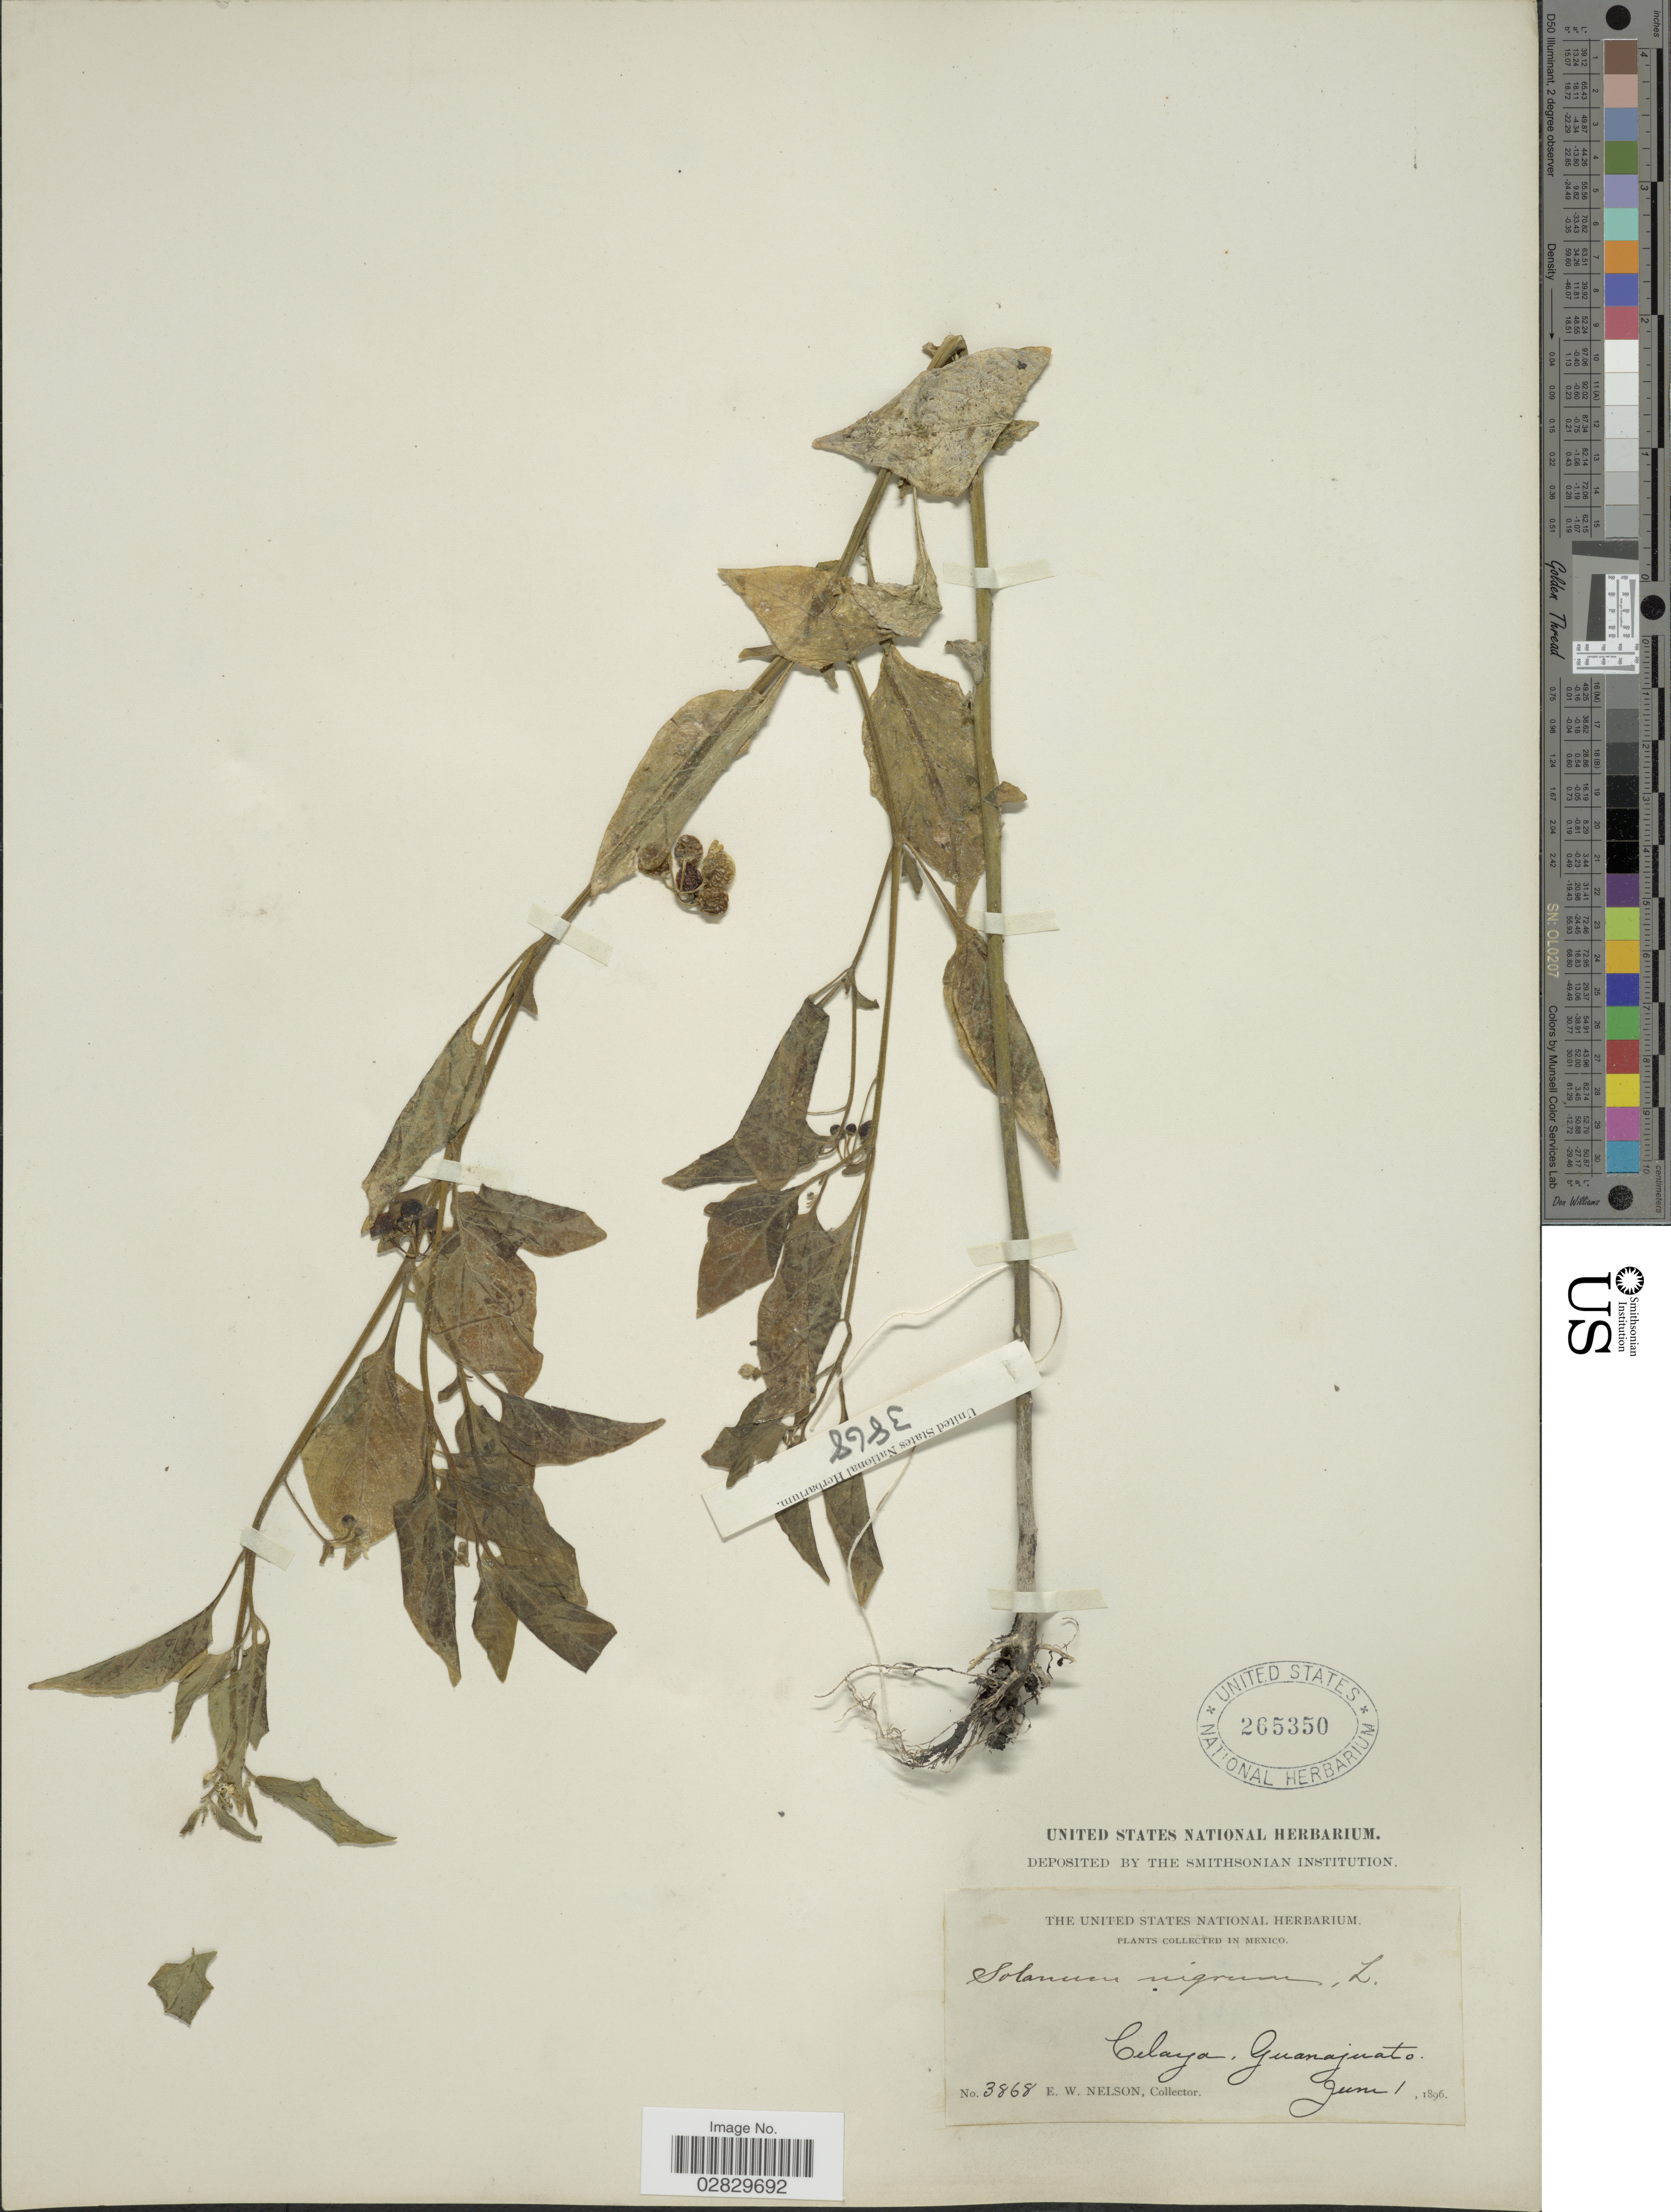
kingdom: Plantae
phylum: Tracheophyta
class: Magnoliopsida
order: Solanales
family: Solanaceae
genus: Solanum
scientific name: Solanum americanum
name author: Mill.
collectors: E. W. Nelson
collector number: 3868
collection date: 1896-06-01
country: Mexico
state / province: Guanajuato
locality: Celaya.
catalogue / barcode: US 265350